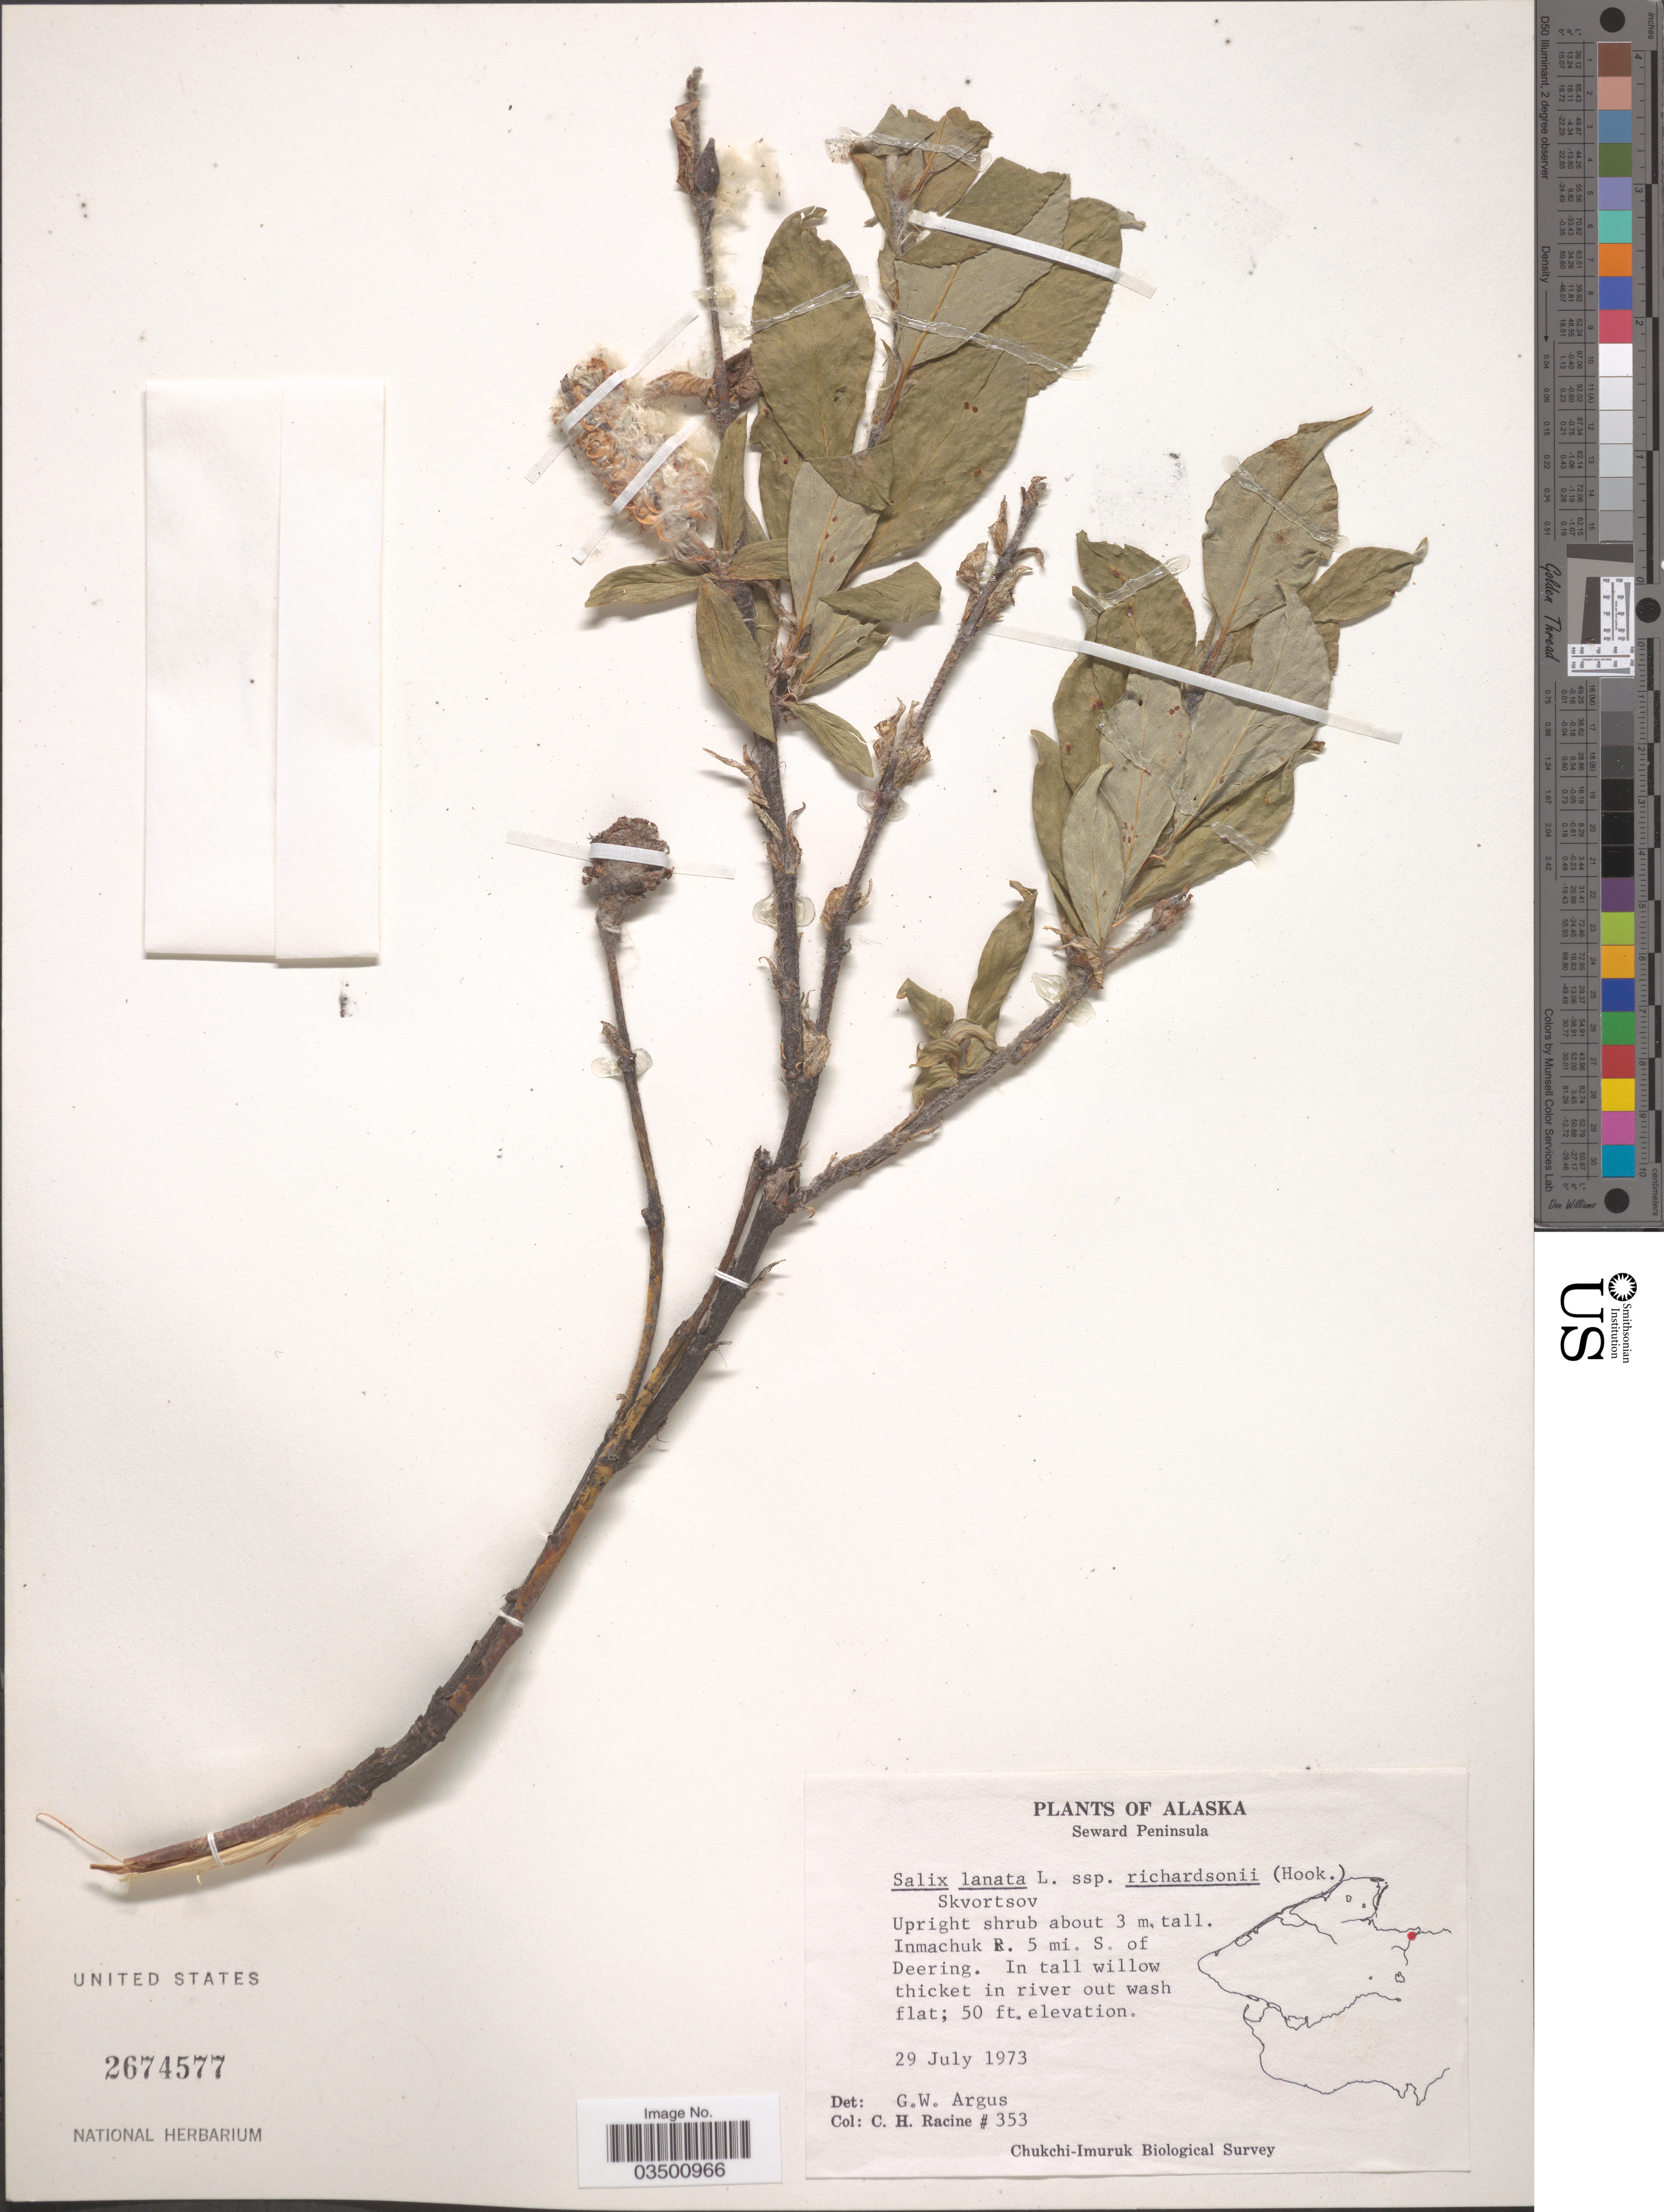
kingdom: Plantae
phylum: Tracheophyta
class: Magnoliopsida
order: Malpighiales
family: Salicaceae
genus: Salix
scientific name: Salix lanata subsp. richardsonii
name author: (Hook.) A.K. Skvortsov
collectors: C. Racine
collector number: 353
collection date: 1973-07-29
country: United States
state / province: Alaska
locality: Seward Peninsula. Inmachuk R. 5 mi. S. of Deering.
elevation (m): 15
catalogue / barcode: US 2674577